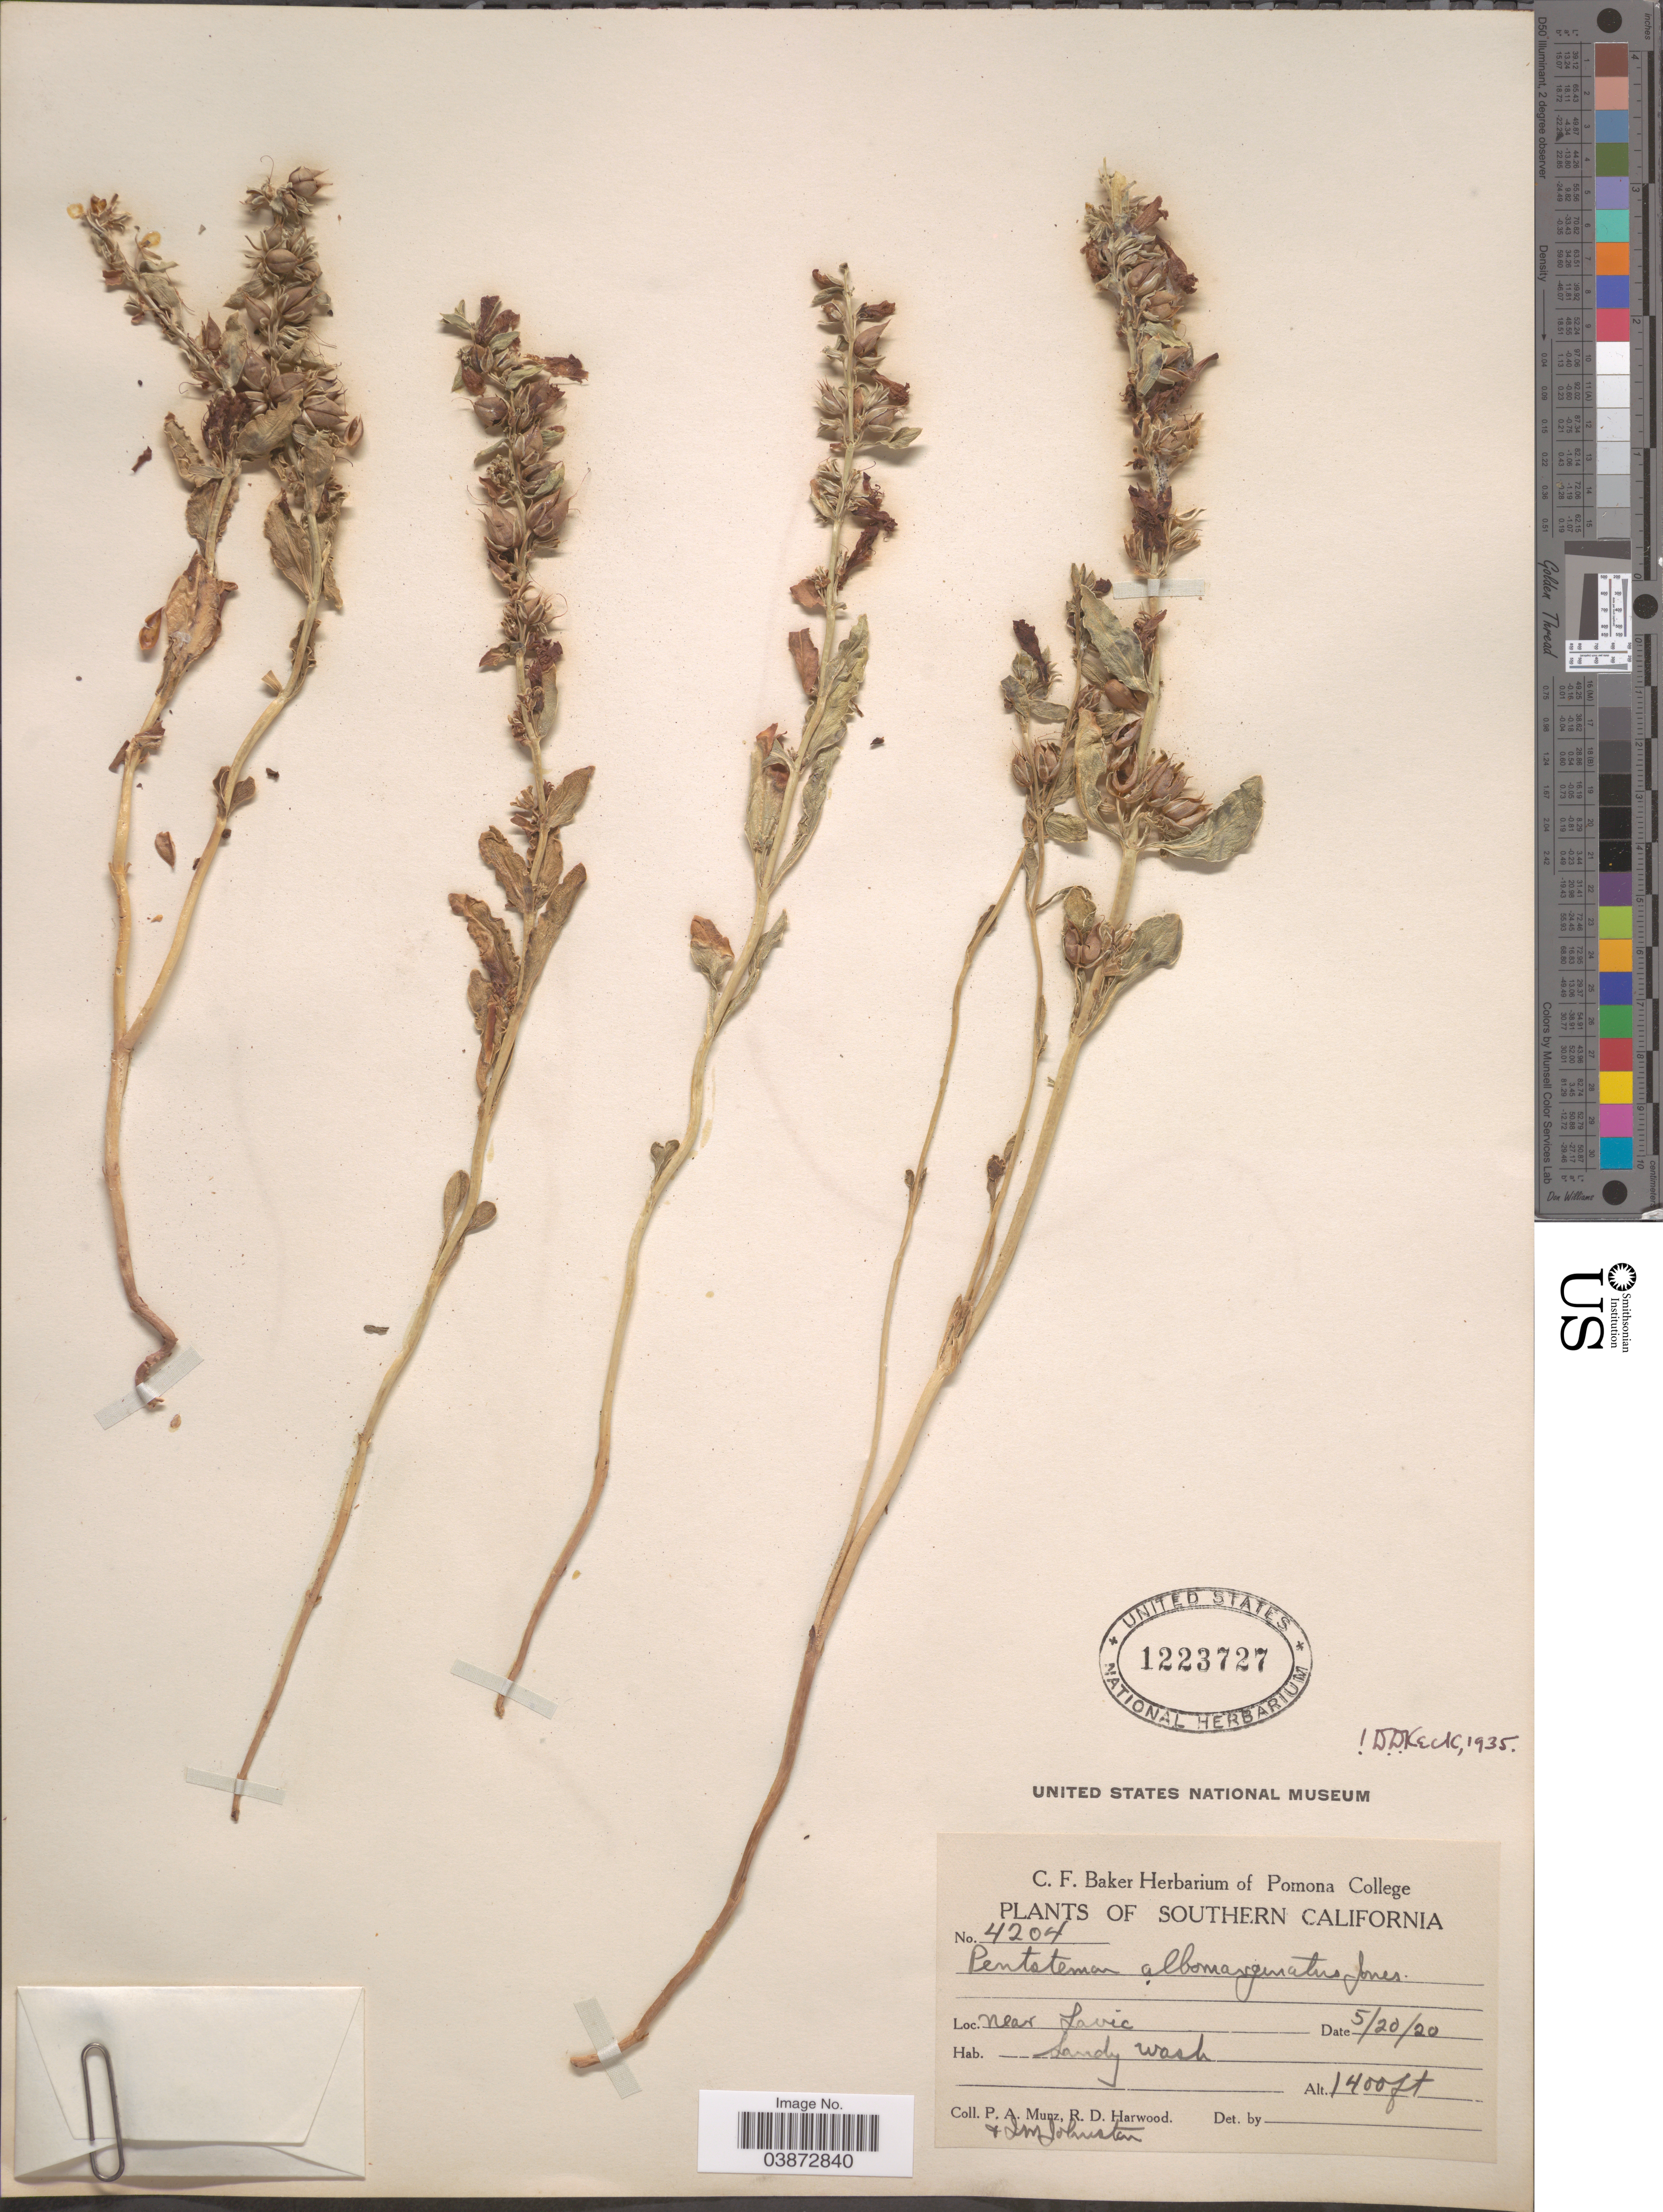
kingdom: Plantae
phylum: Tracheophyta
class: Magnoliopsida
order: Lamiales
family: Plantaginaceae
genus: Penstemon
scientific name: Penstemon albomarginatus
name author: M.E. Jones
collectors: P. A. Munz, R. Harwood & I.M. Johnston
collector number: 4204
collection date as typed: Transcribed d/m/y: 20/5/20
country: United States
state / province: California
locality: Southern California. Near Lavic.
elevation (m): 427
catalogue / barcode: US 1223727